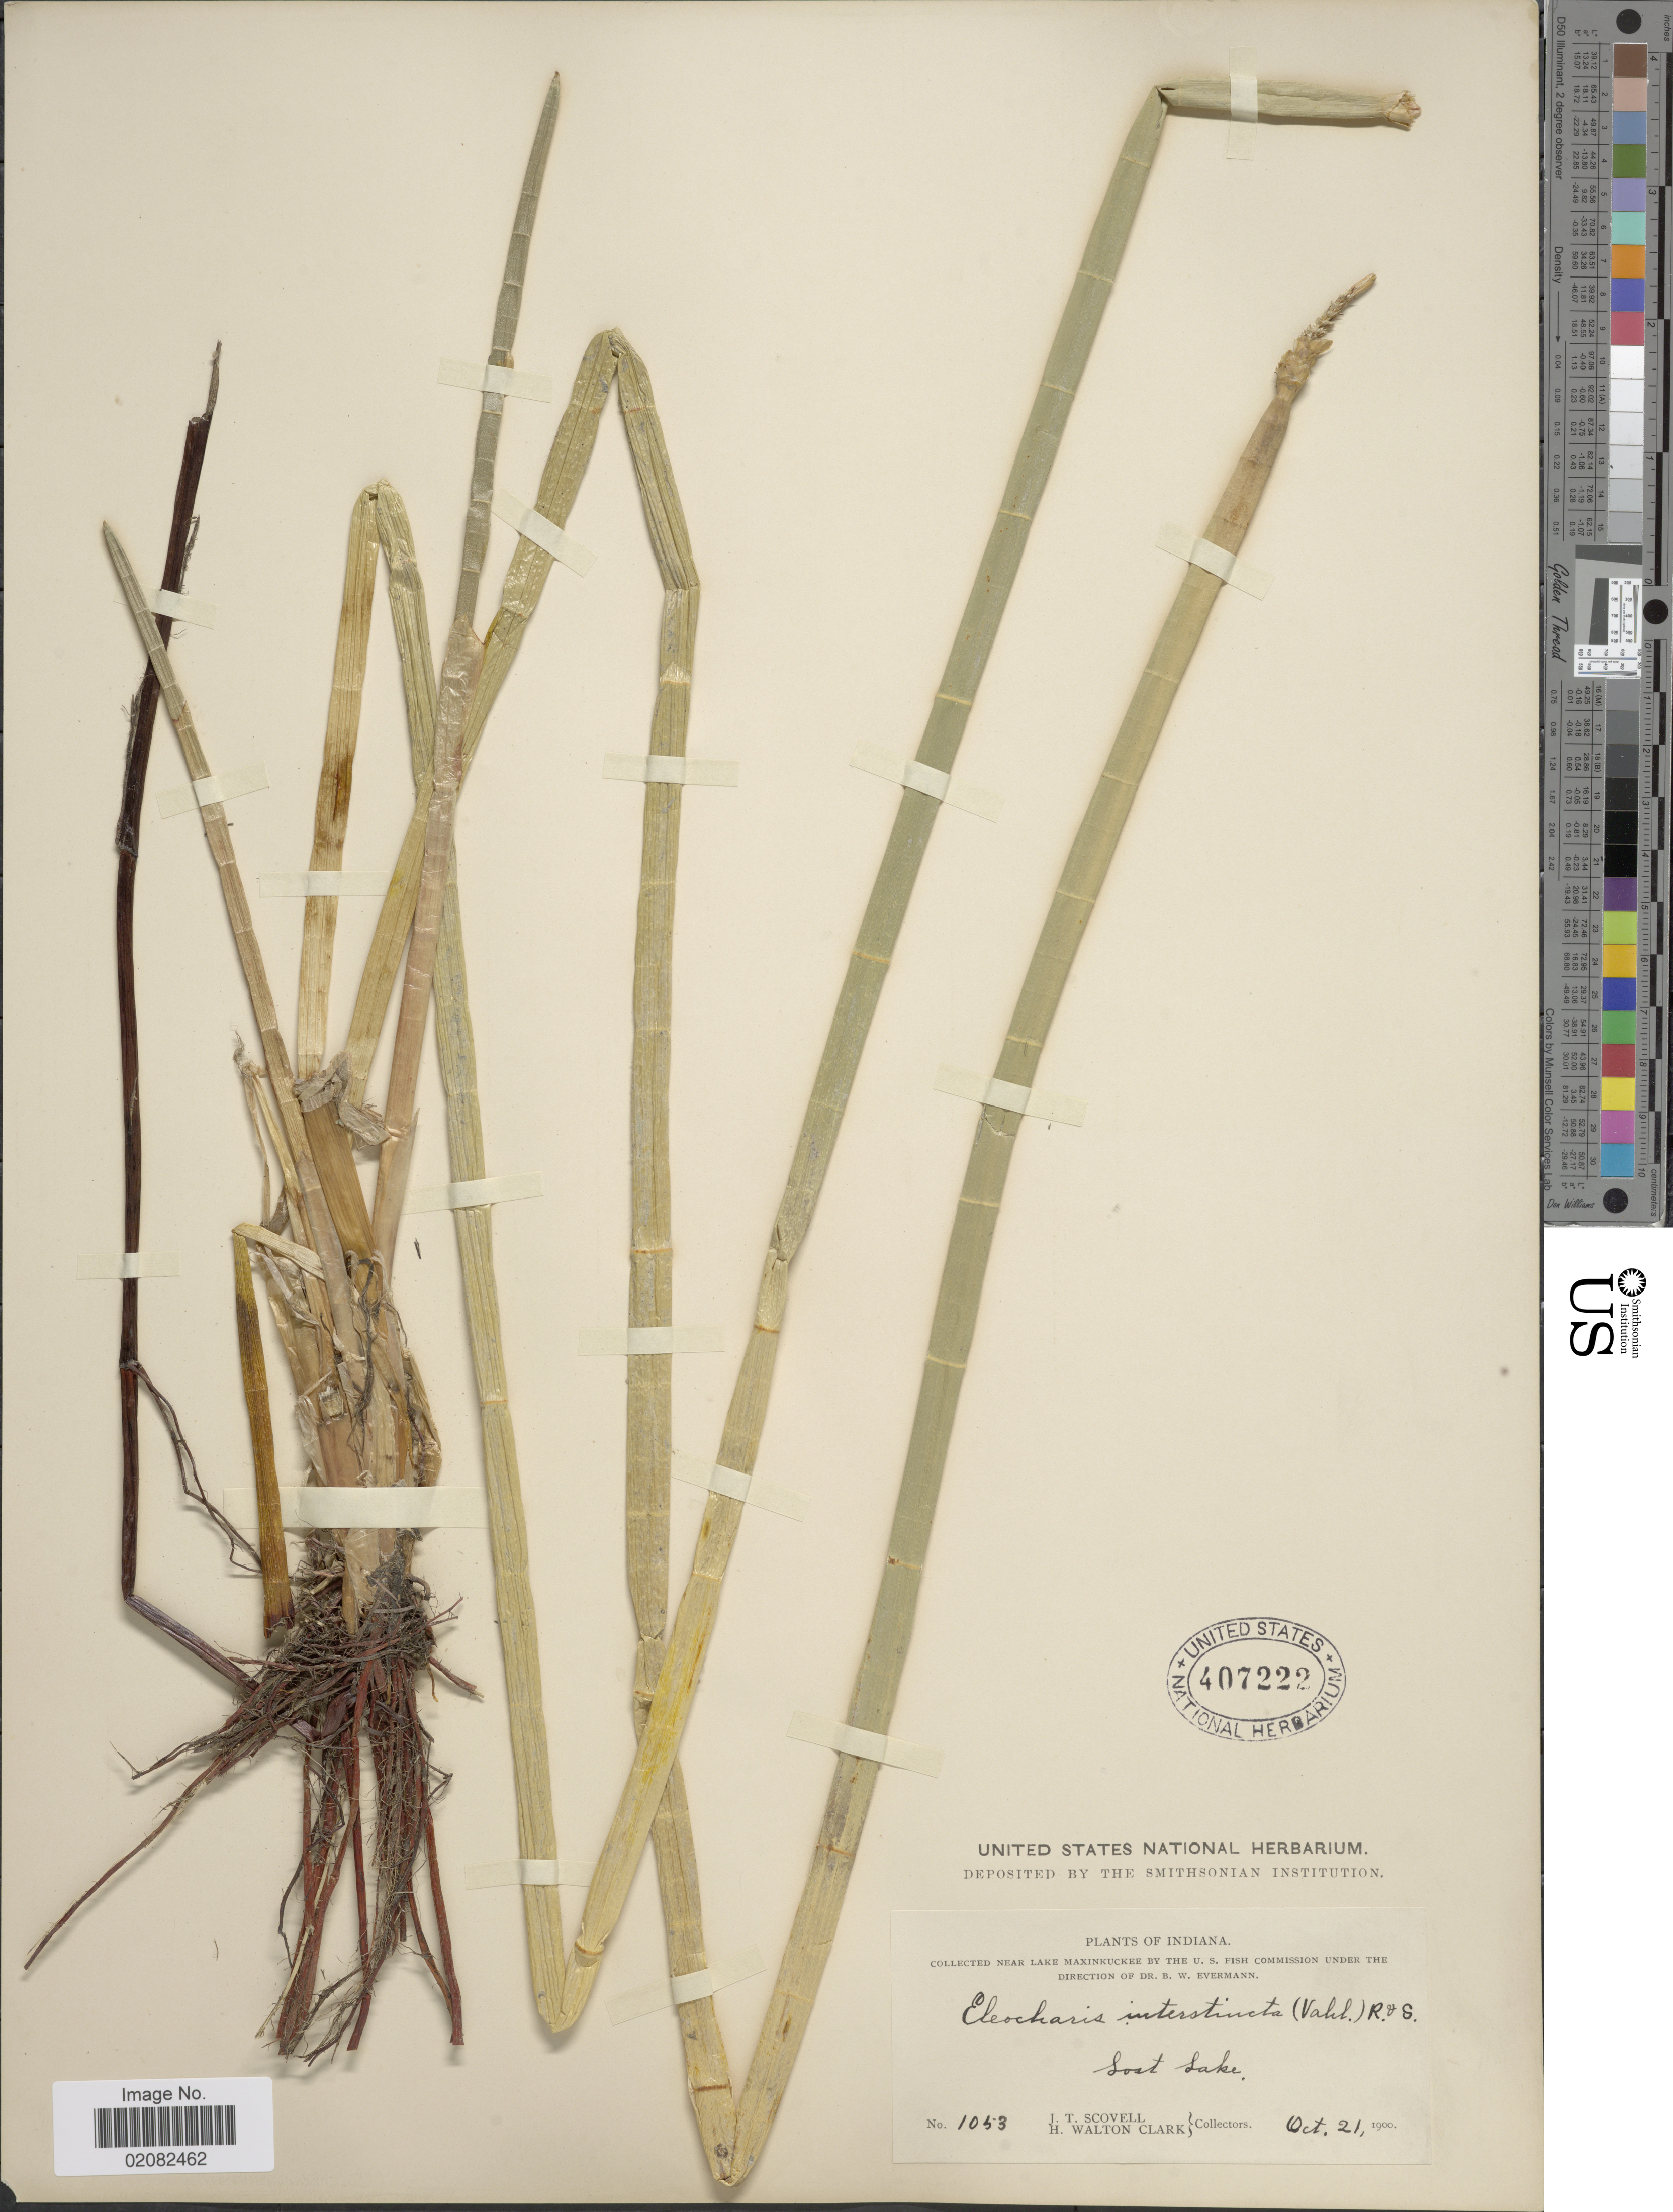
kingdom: Plantae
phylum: Tracheophyta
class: Liliopsida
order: Poales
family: Cyperaceae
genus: Eleocharis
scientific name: Eleocharis equisetoides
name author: (Elliott) Torr.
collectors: J. T. Scovell & H. W. Clark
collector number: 1053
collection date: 1900-10-21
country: United States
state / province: Indiana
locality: Near Lake Maxinkuckee, Lost Lake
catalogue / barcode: US 407222